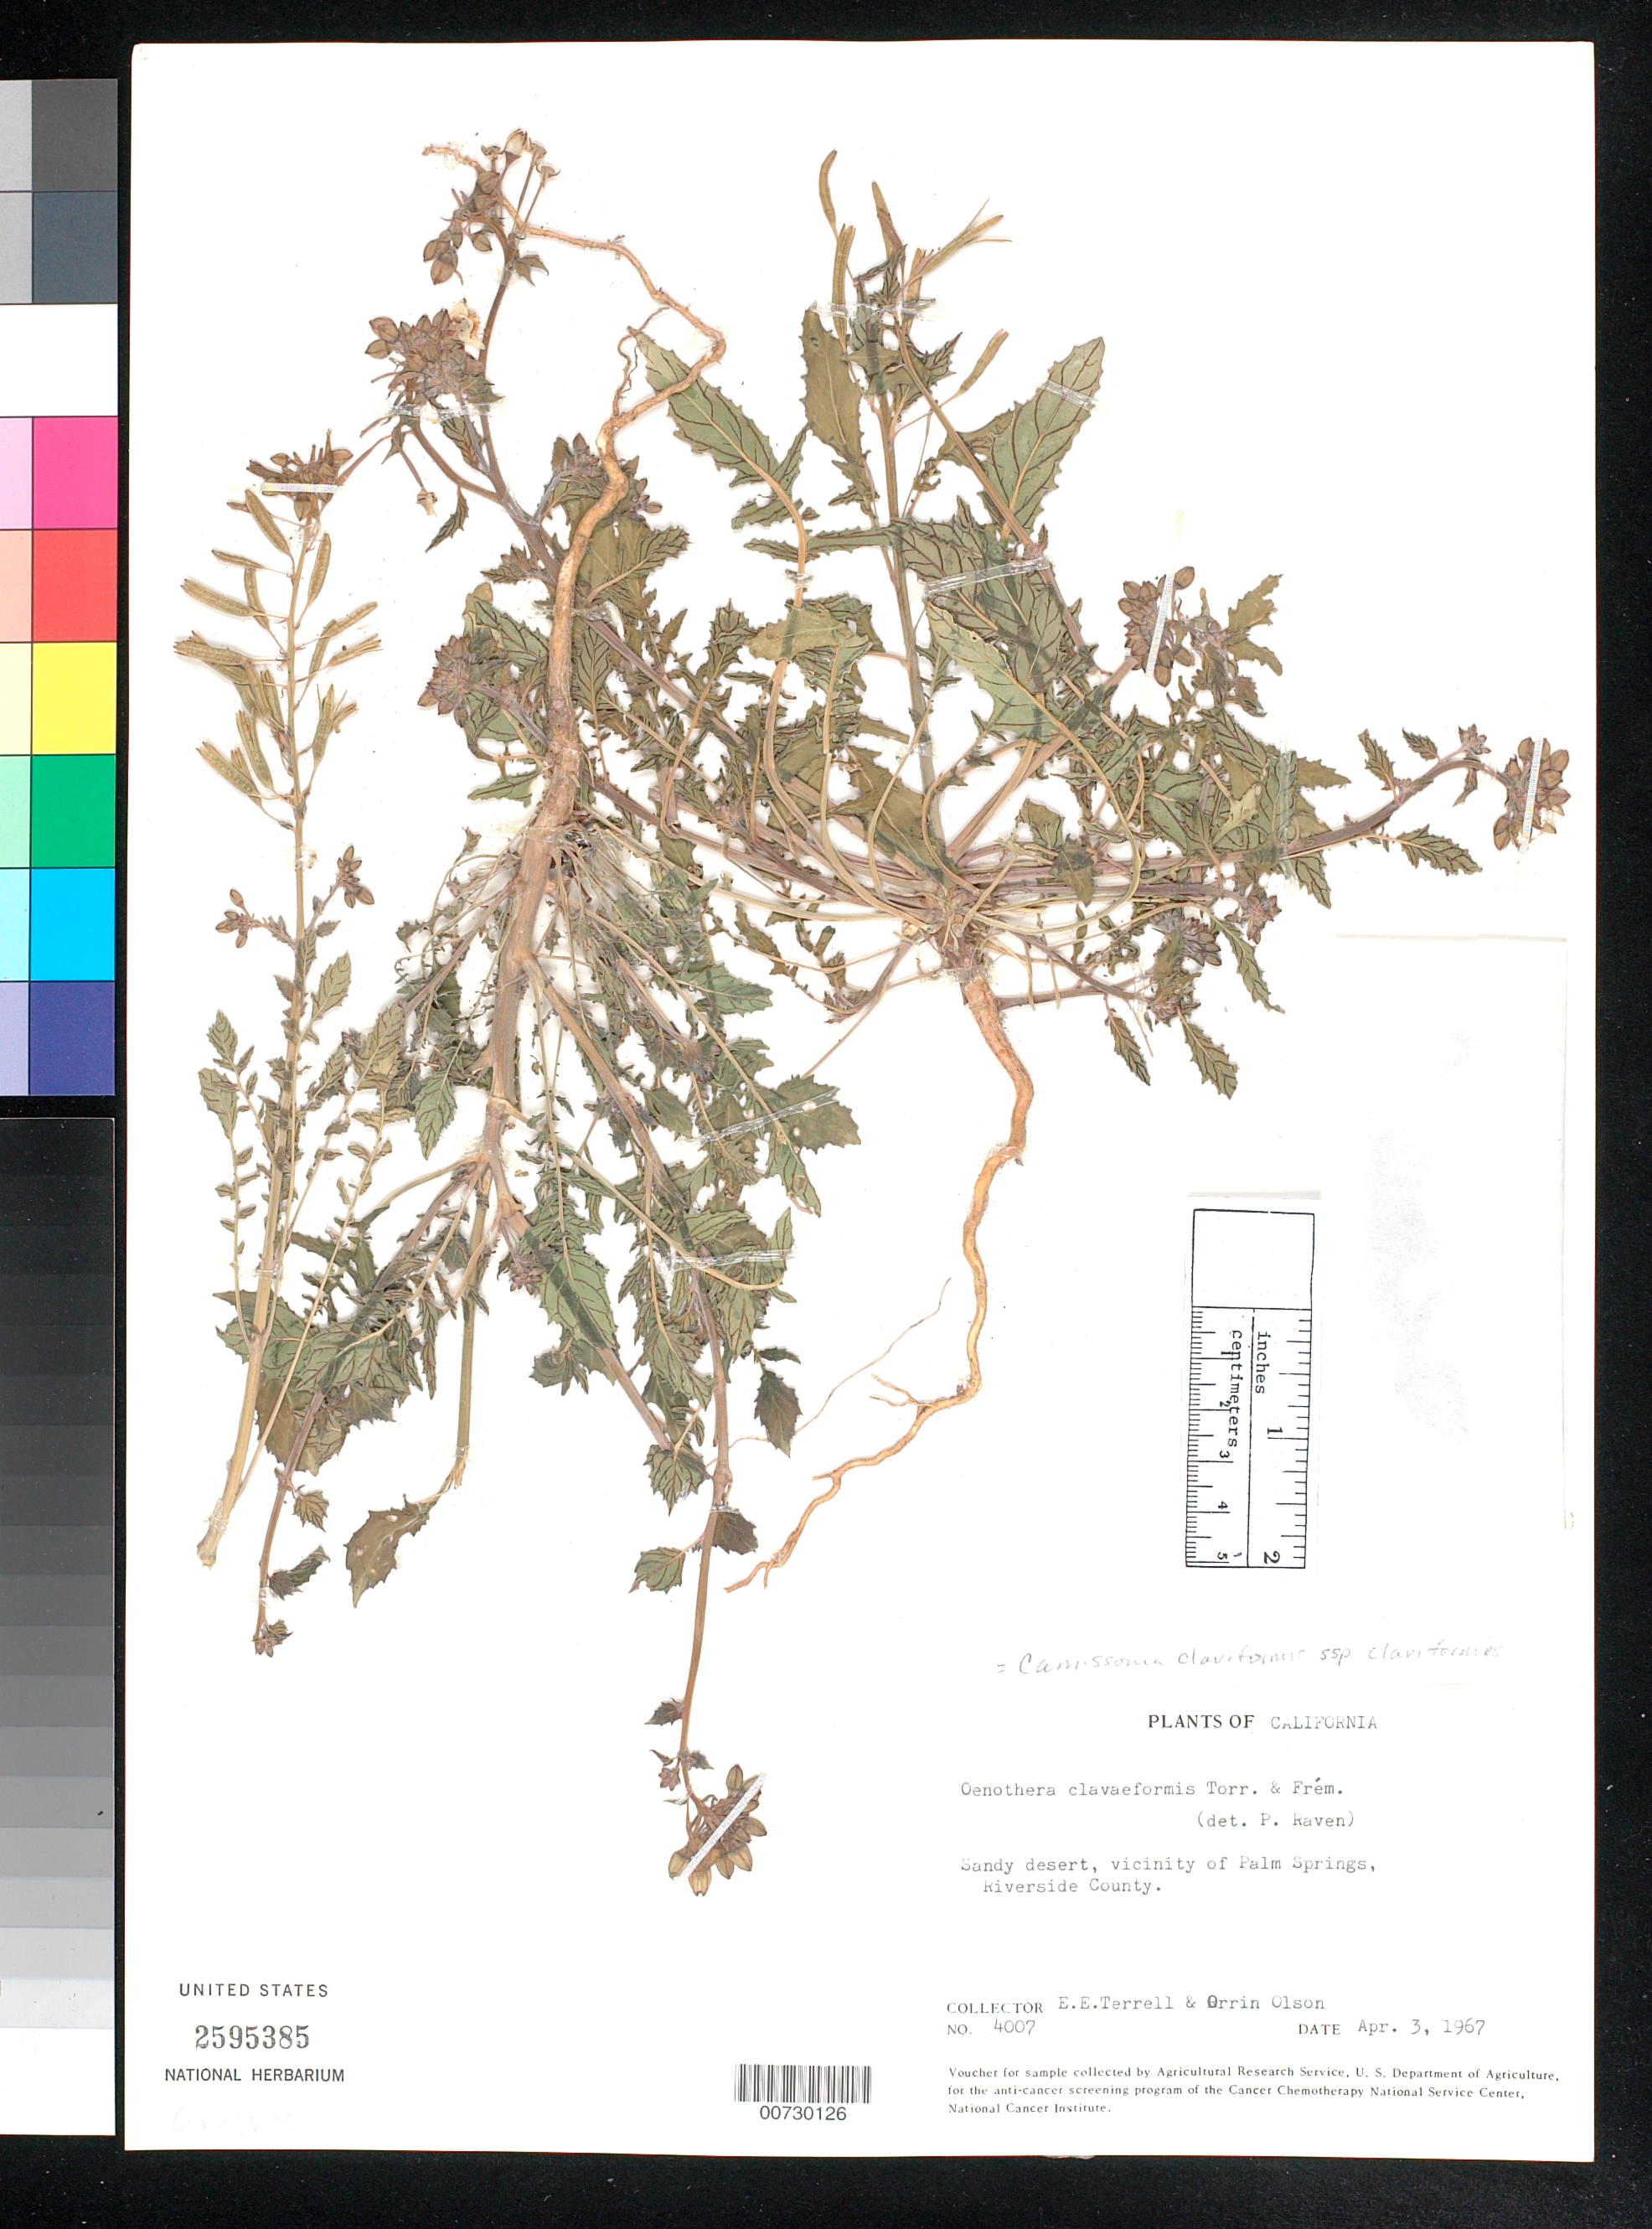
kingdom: Plantae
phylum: Tracheophyta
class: Magnoliopsida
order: Myrtales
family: Onagraceae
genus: Chylismia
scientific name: Chylismia claviformis subsp. claviformis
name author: (Torr. & Frém.) A. Heller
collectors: E. E. Terrell & O. Olson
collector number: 4007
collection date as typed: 3 Apr 1967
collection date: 1967-04-03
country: United States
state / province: California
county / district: Riverside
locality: About three miles SW of Palm desert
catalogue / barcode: US 2595385